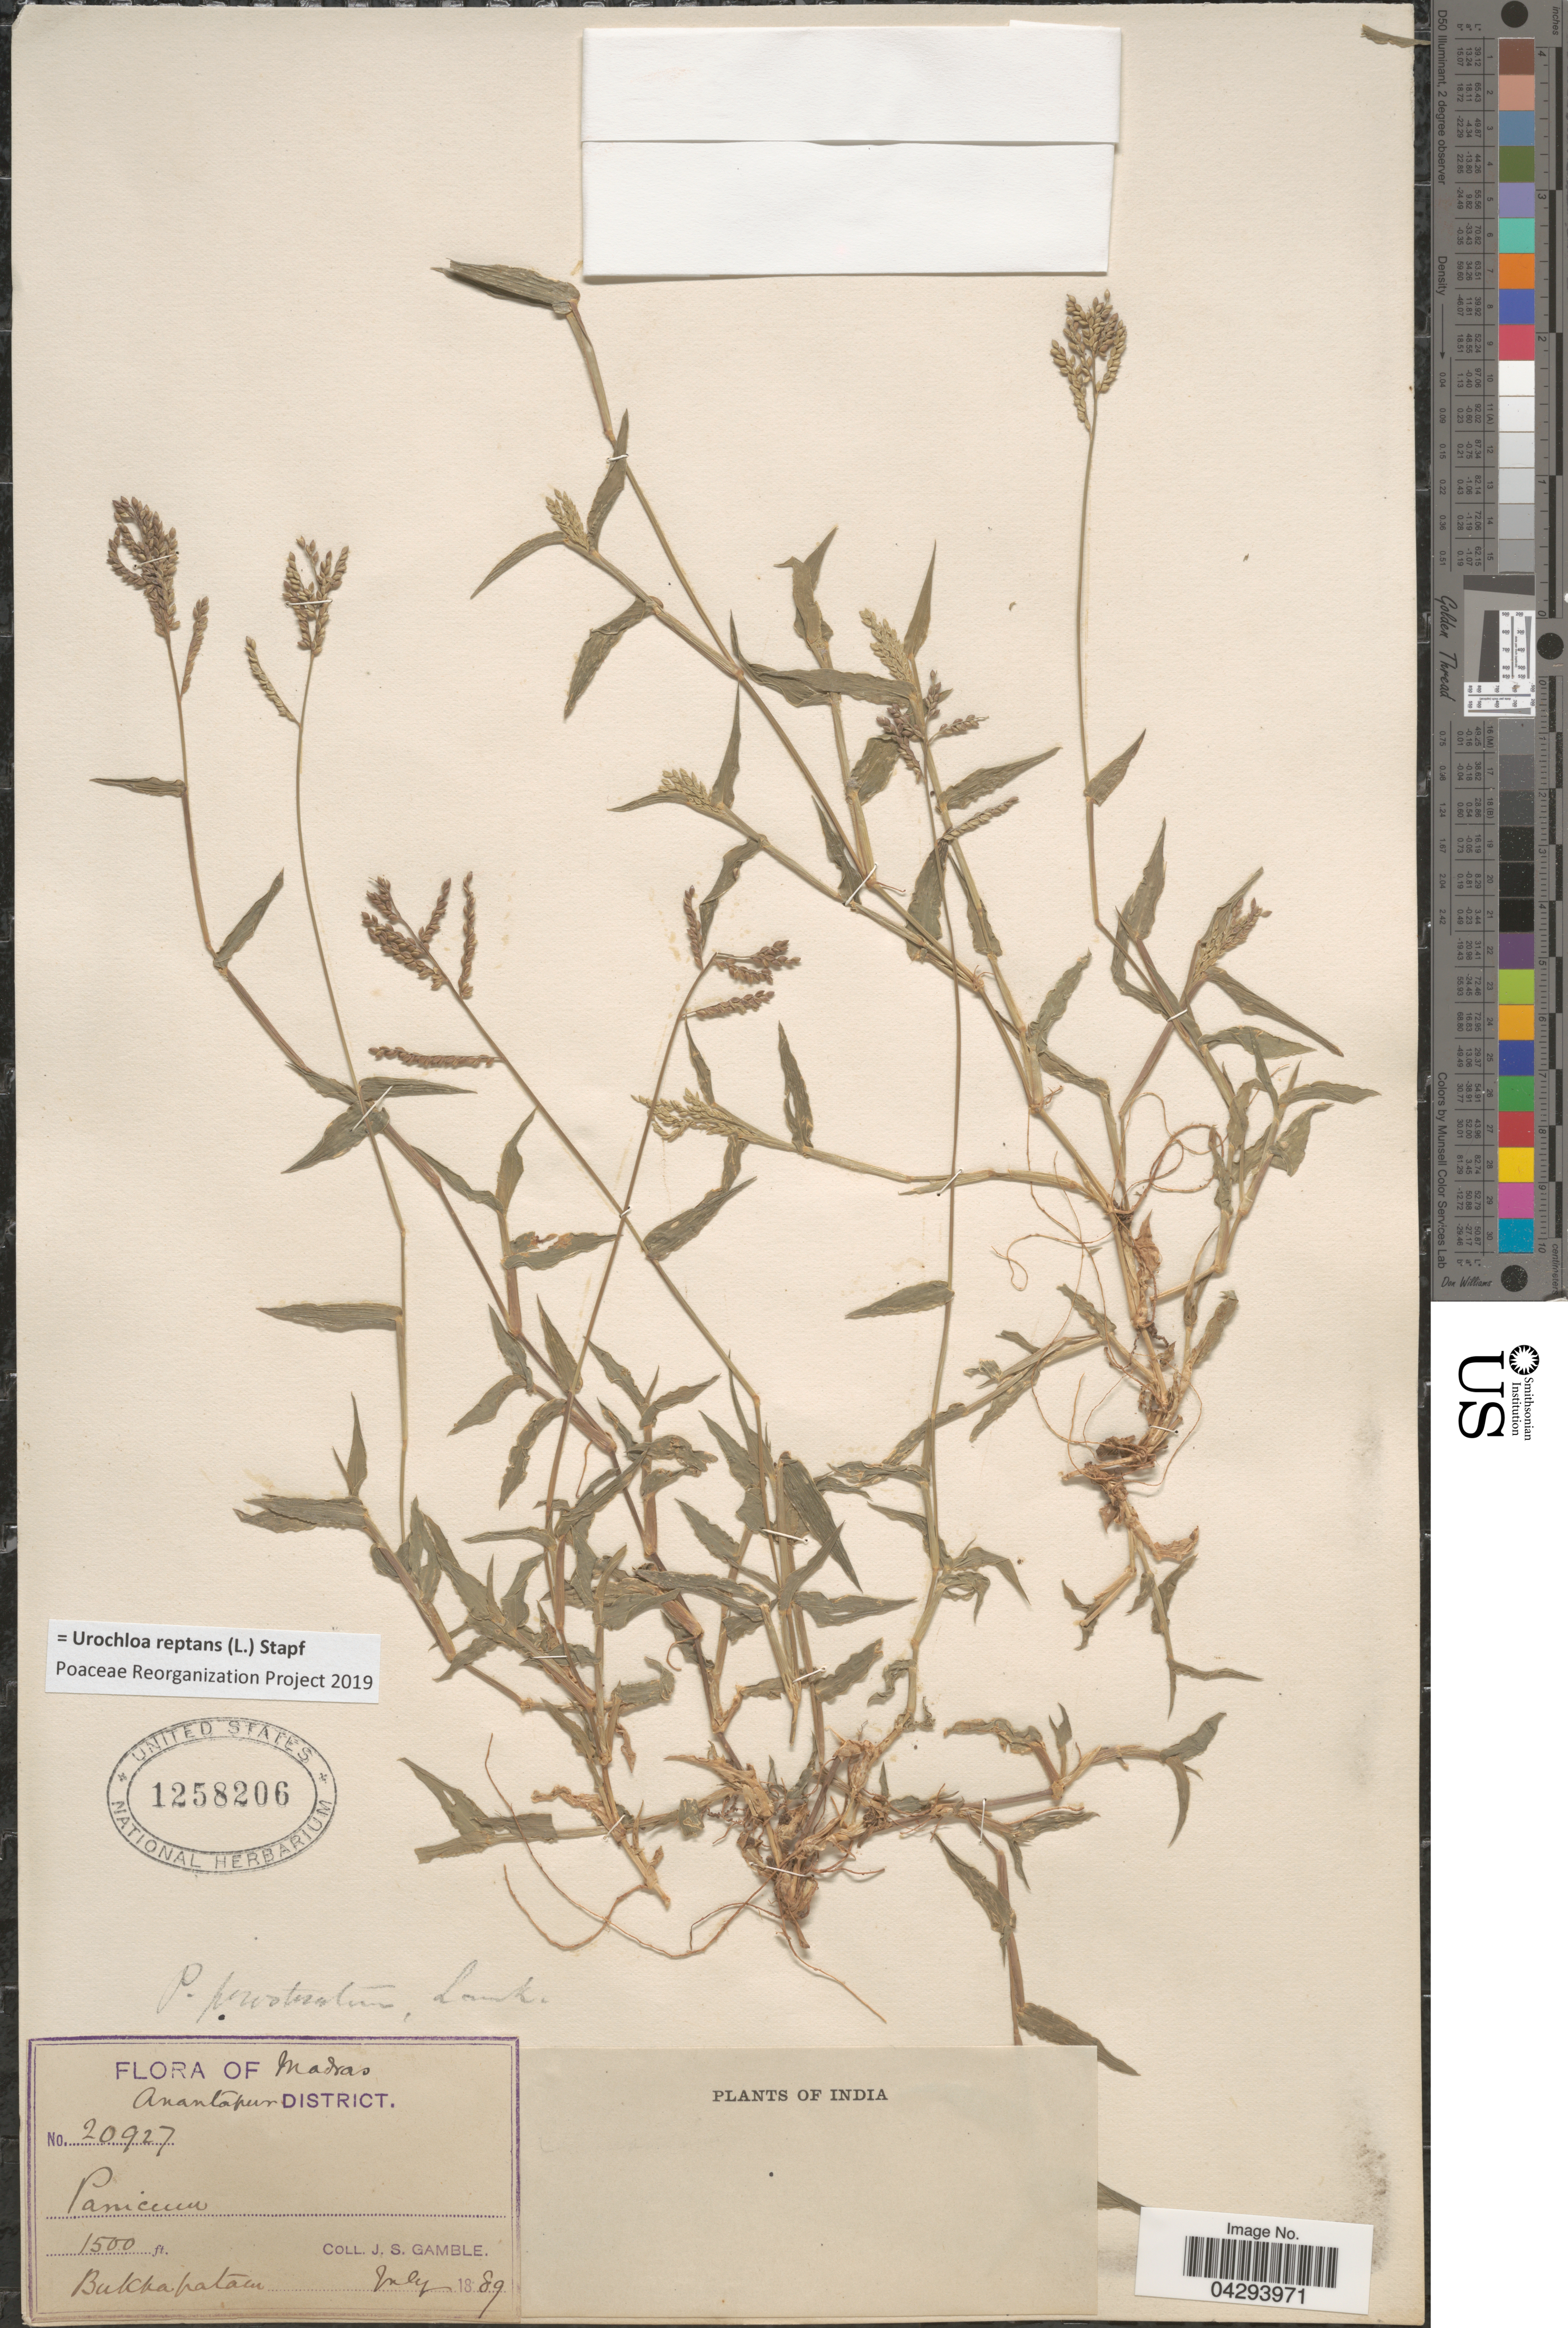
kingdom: Plantae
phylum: Tracheophyta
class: Liliopsida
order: Poales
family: Poaceae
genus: Urochloa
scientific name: Urochloa reptans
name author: (L.) Stapf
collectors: J. S. Gamble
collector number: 20927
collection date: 1889-07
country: India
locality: Madras. Anantapur District. Bukkapatam.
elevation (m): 457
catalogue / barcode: US 1258206